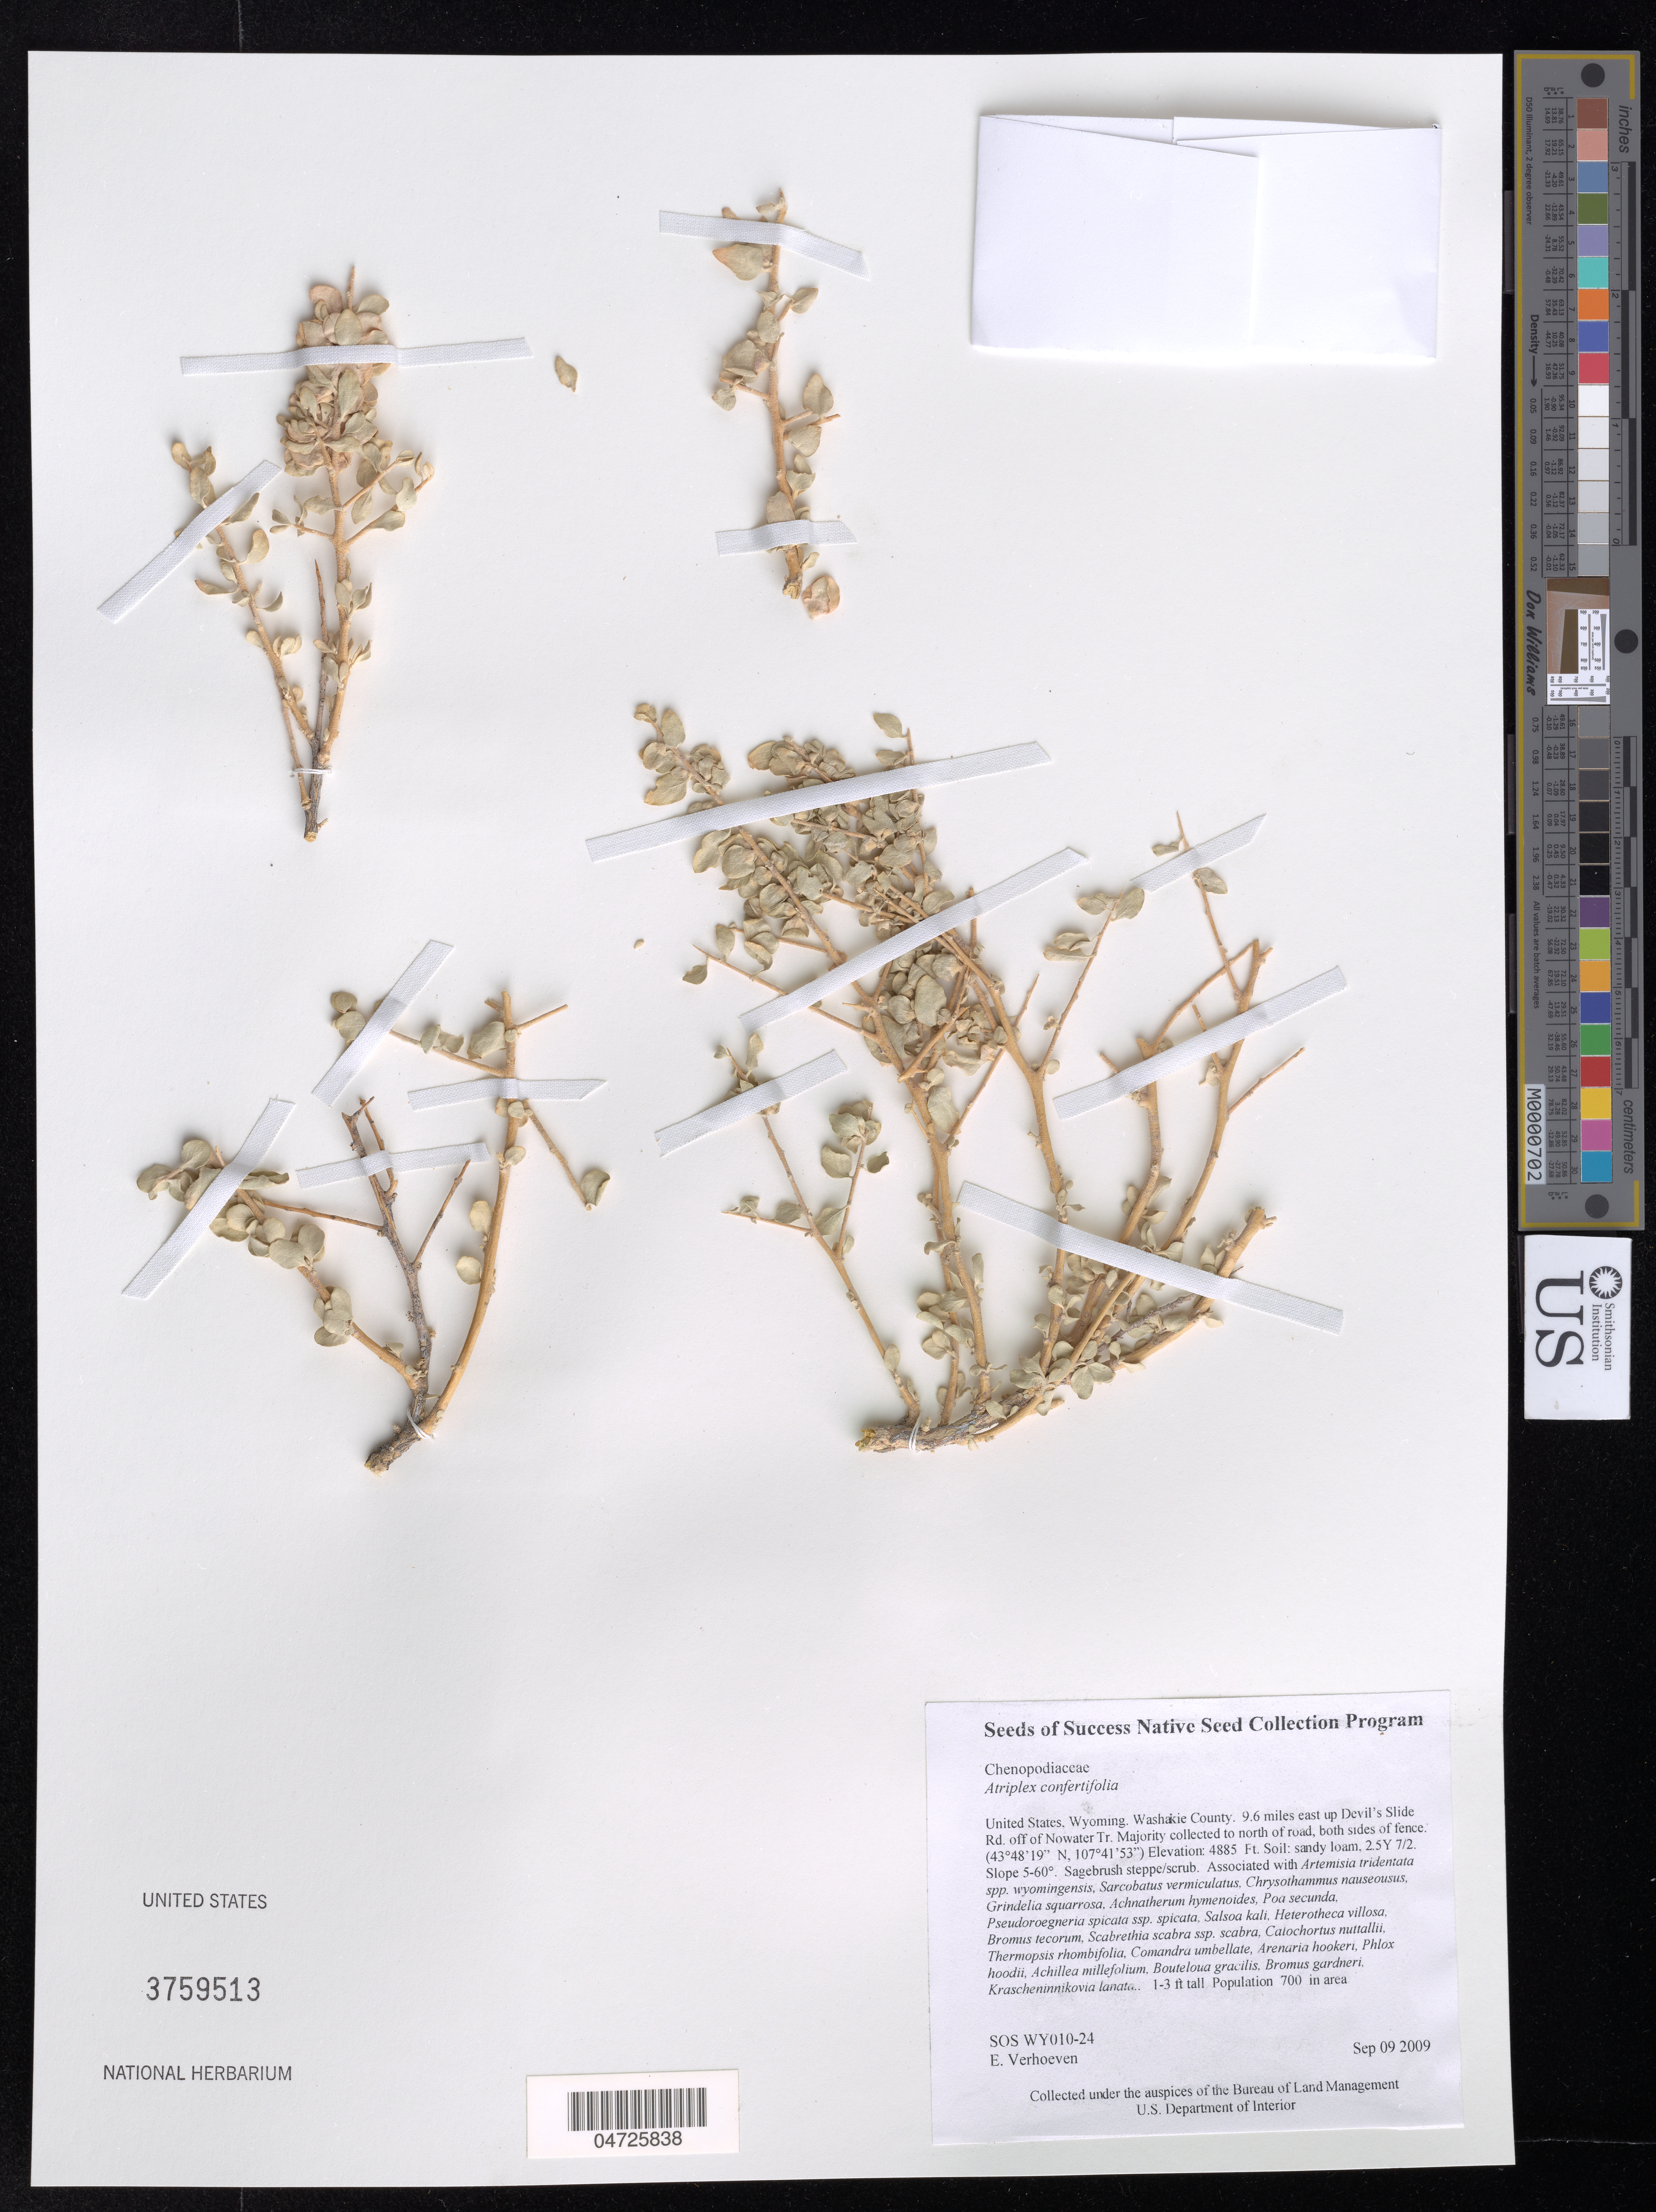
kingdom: Plantae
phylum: Tracheophyta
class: Magnoliopsida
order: Caryophyllales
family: Amaranthaceae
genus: Atriplex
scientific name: Atriplex confertifolia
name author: (Torr. & Frém.) S. Watson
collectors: E. Verhoeven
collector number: SOS WY010-24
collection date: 2009-09-09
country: United States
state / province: Wyoming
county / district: Washakie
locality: Washakie County. 9.6 miles east up Devil's Slide Rd. off of Nowater Tr. Majority collected to north of road, both sides of fence.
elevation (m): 1489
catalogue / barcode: US 3759513